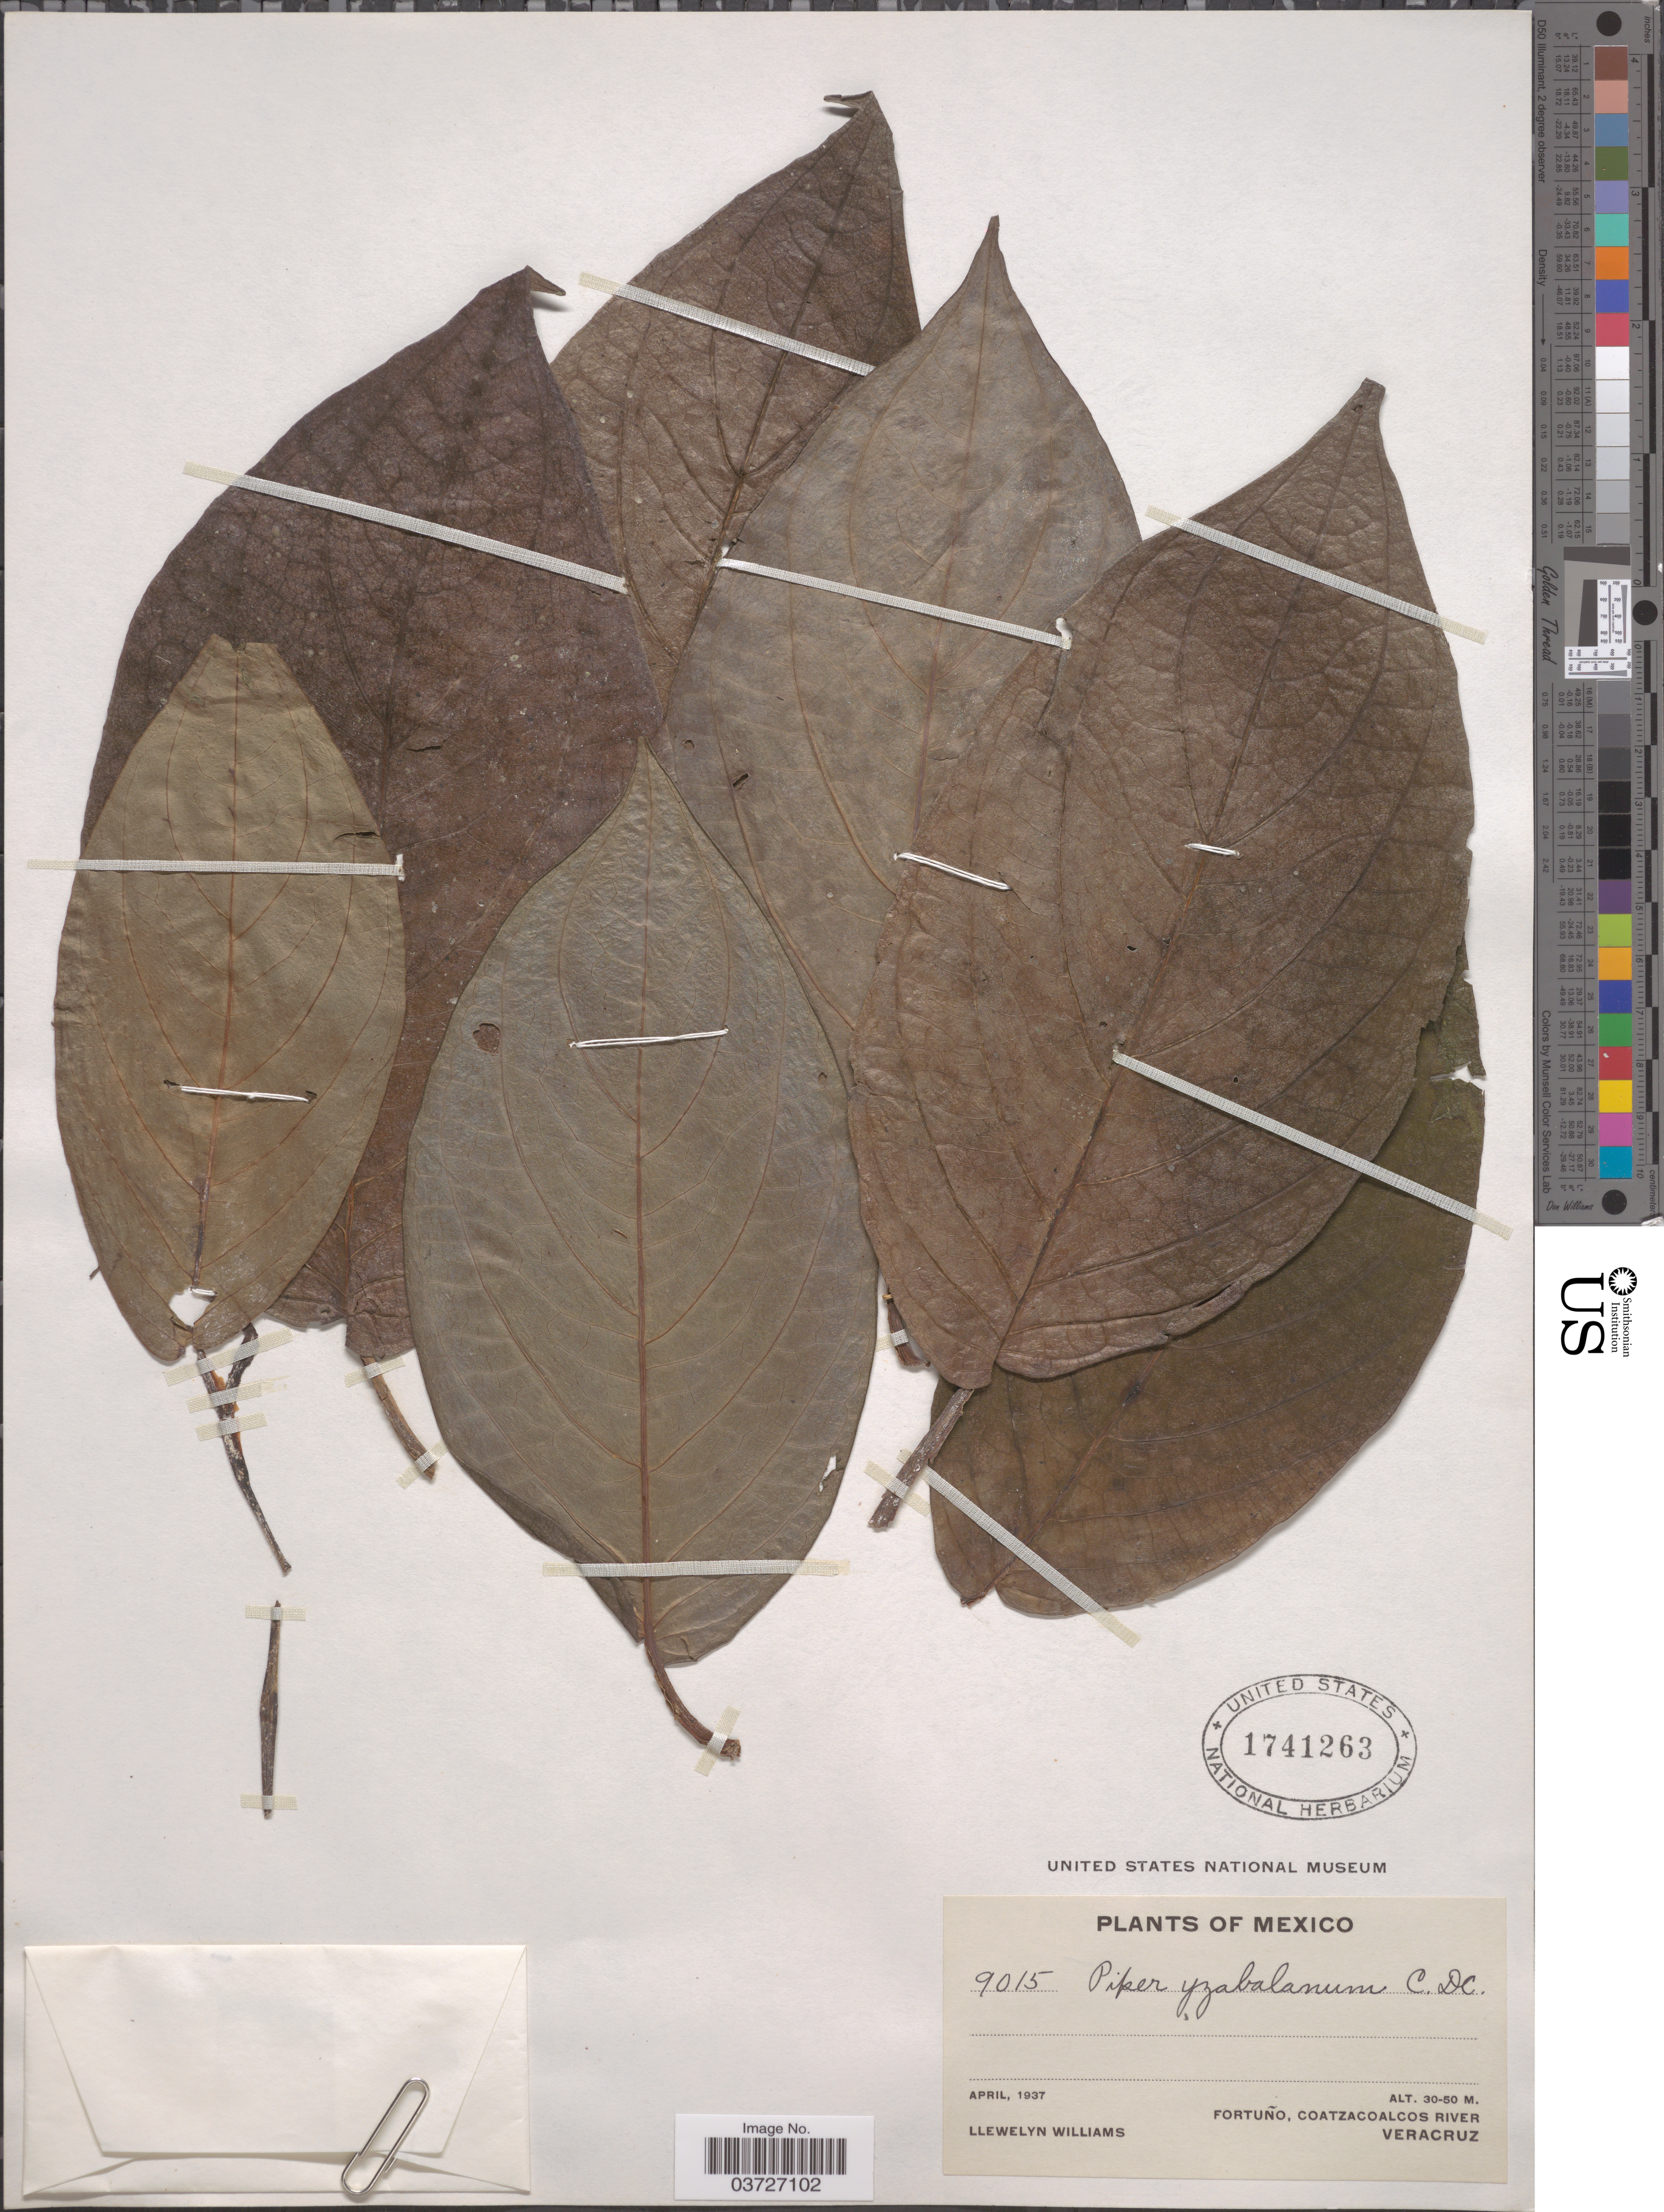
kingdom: Plantae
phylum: Tracheophyta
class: Magnoliopsida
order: Piperales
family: Piperaceae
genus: Piper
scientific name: Piper yzabalanum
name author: C. DC.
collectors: Ll. Williams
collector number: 9015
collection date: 1937-04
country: Mexico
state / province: Veracruz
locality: Fortuño, Coatzacoalcos River, Veracruz.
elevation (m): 30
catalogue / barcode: US 1741263